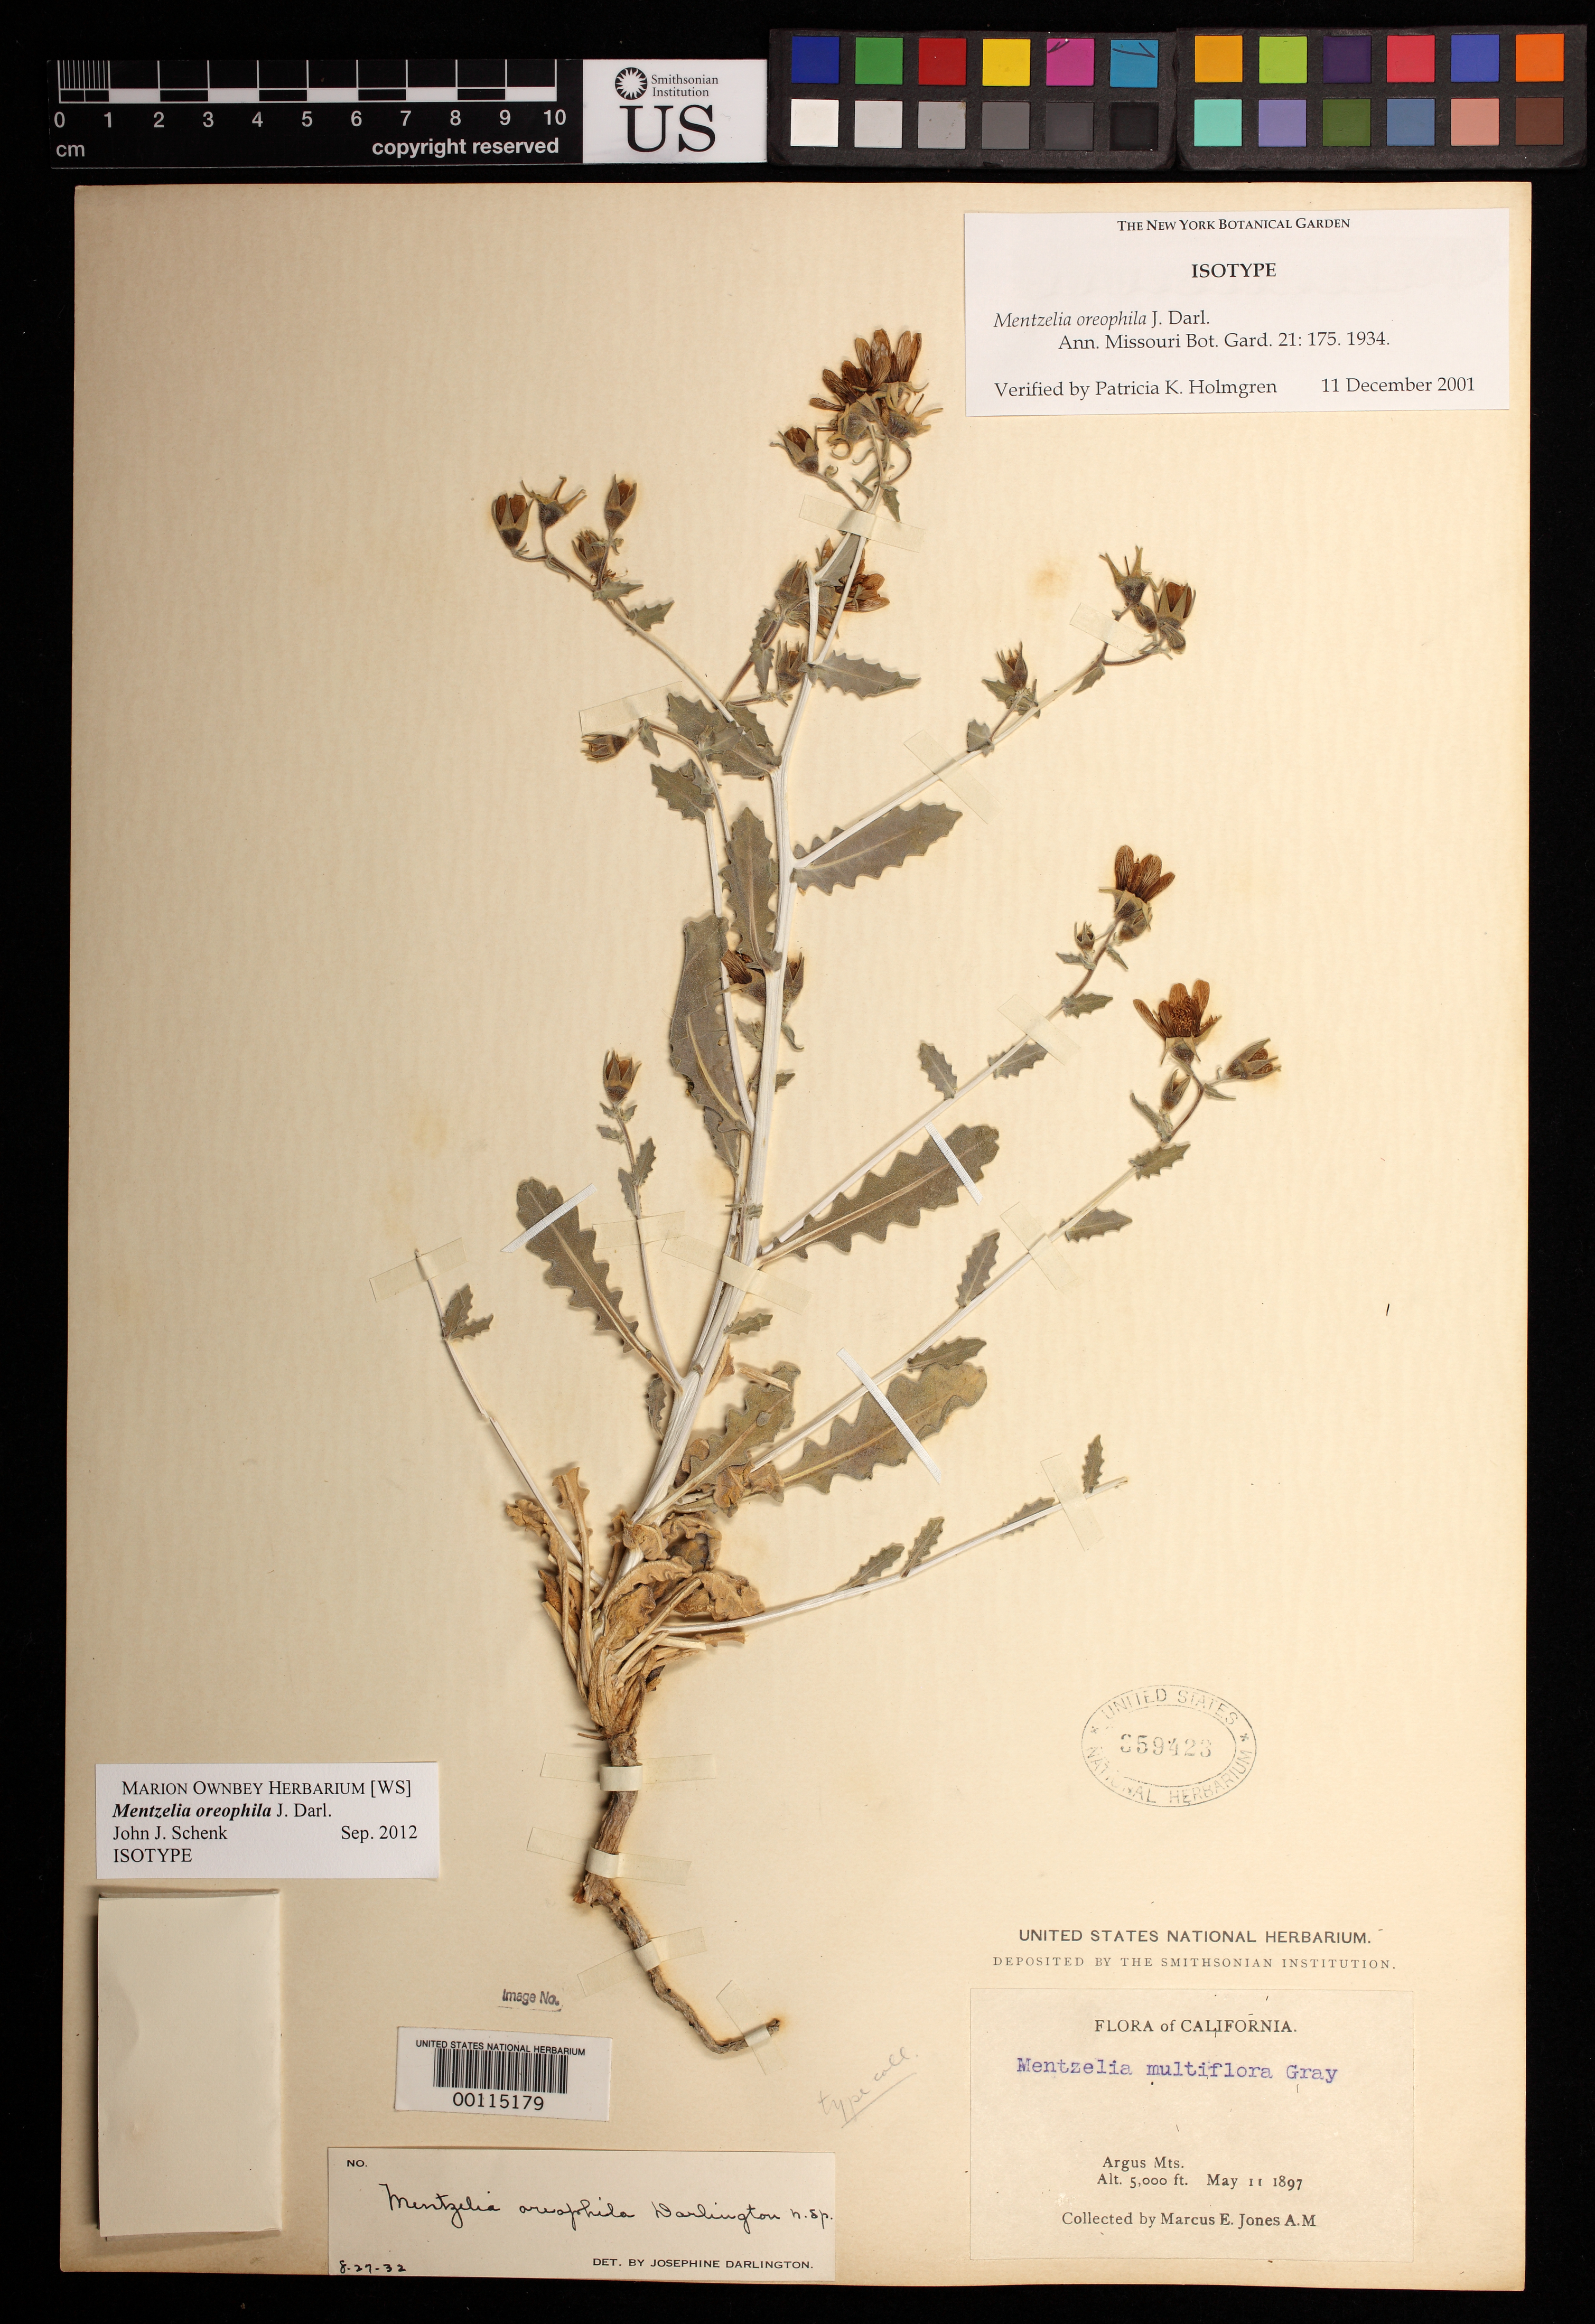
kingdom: Plantae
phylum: Tracheophyta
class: Magnoliopsida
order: Cornales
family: Loasaceae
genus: Mentzelia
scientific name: Mentzelia oreophila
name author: J. Darl.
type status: Isotype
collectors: M. E. Jones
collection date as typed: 11 May 1897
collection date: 1897-05-11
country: United States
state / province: California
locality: Argus Mountains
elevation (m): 1524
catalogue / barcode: US 359423